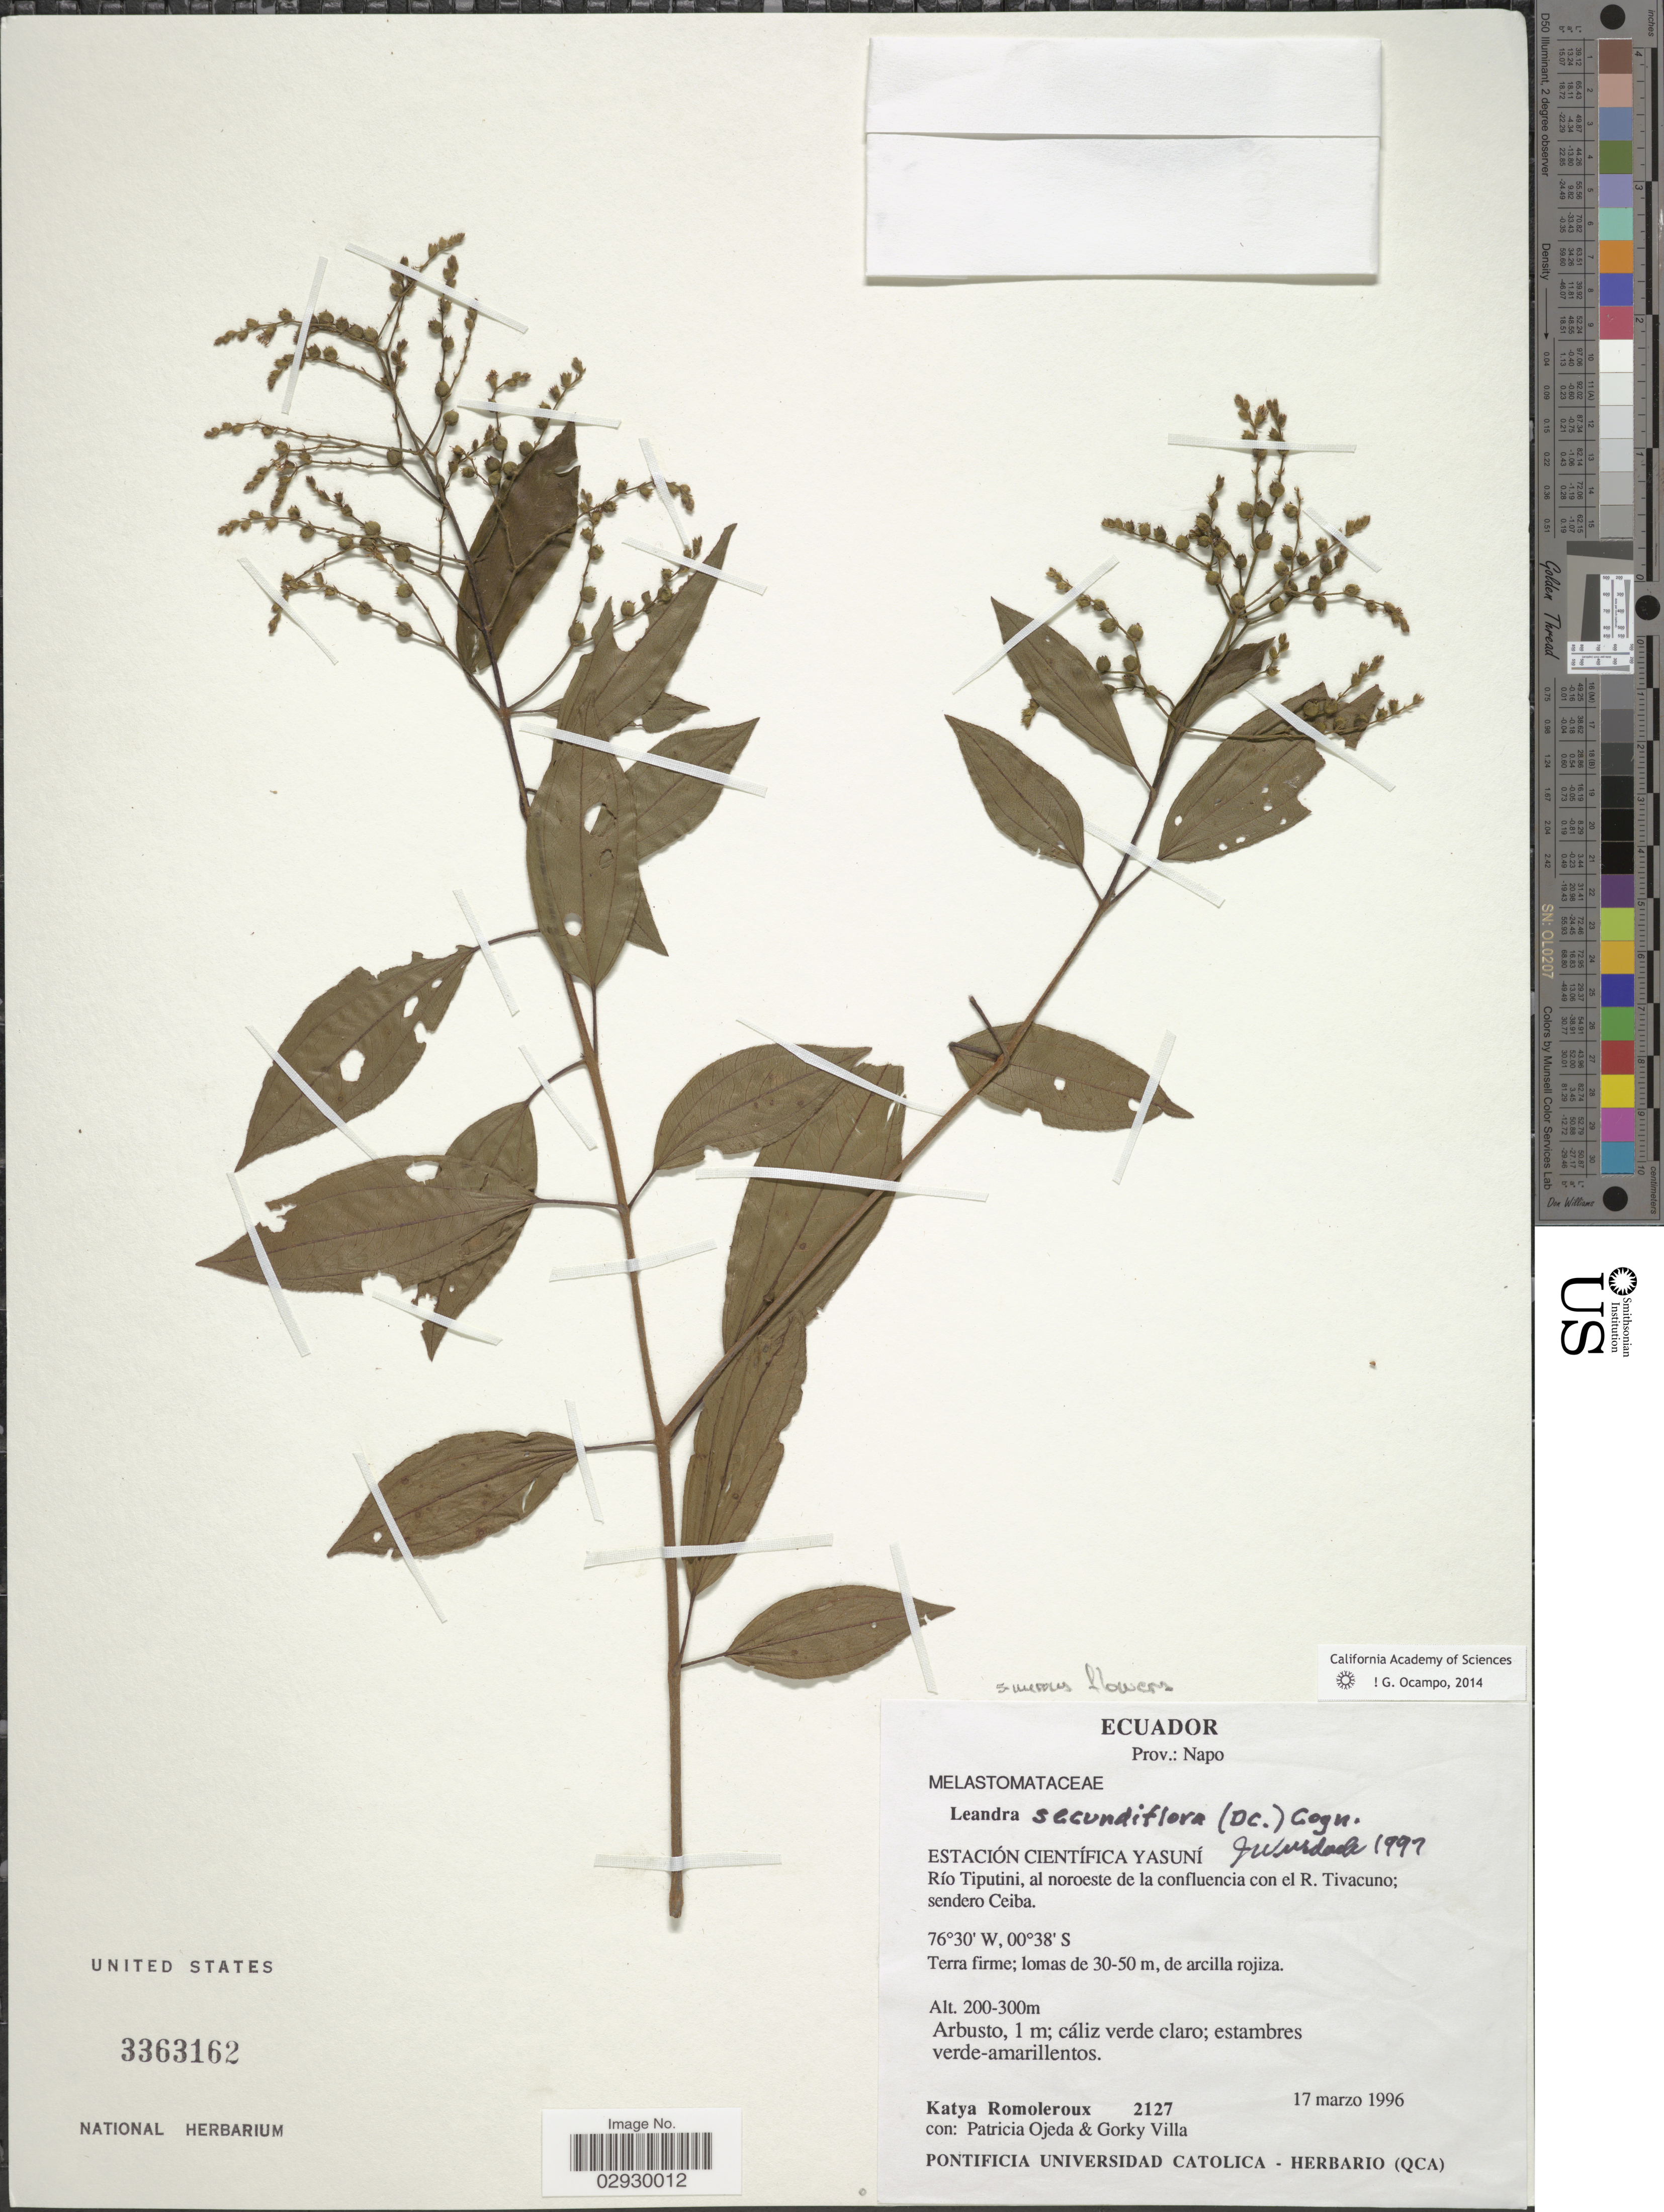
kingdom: Plantae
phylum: Tracheophyta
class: Magnoliopsida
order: Myrtales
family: Melastomataceae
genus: Leandra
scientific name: Leandra secundiflora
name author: (DC.) Cogn.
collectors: K. Romoleroux, P. Ojeda & G. Villa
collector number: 2127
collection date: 1996-03-17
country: Ecuador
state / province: Napo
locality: Estación Científica Yasuní, Río Tiputini, al noreste de la confluencia con el R. Tivacuno; sendero Ceiba.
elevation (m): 200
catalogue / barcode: US 3363162